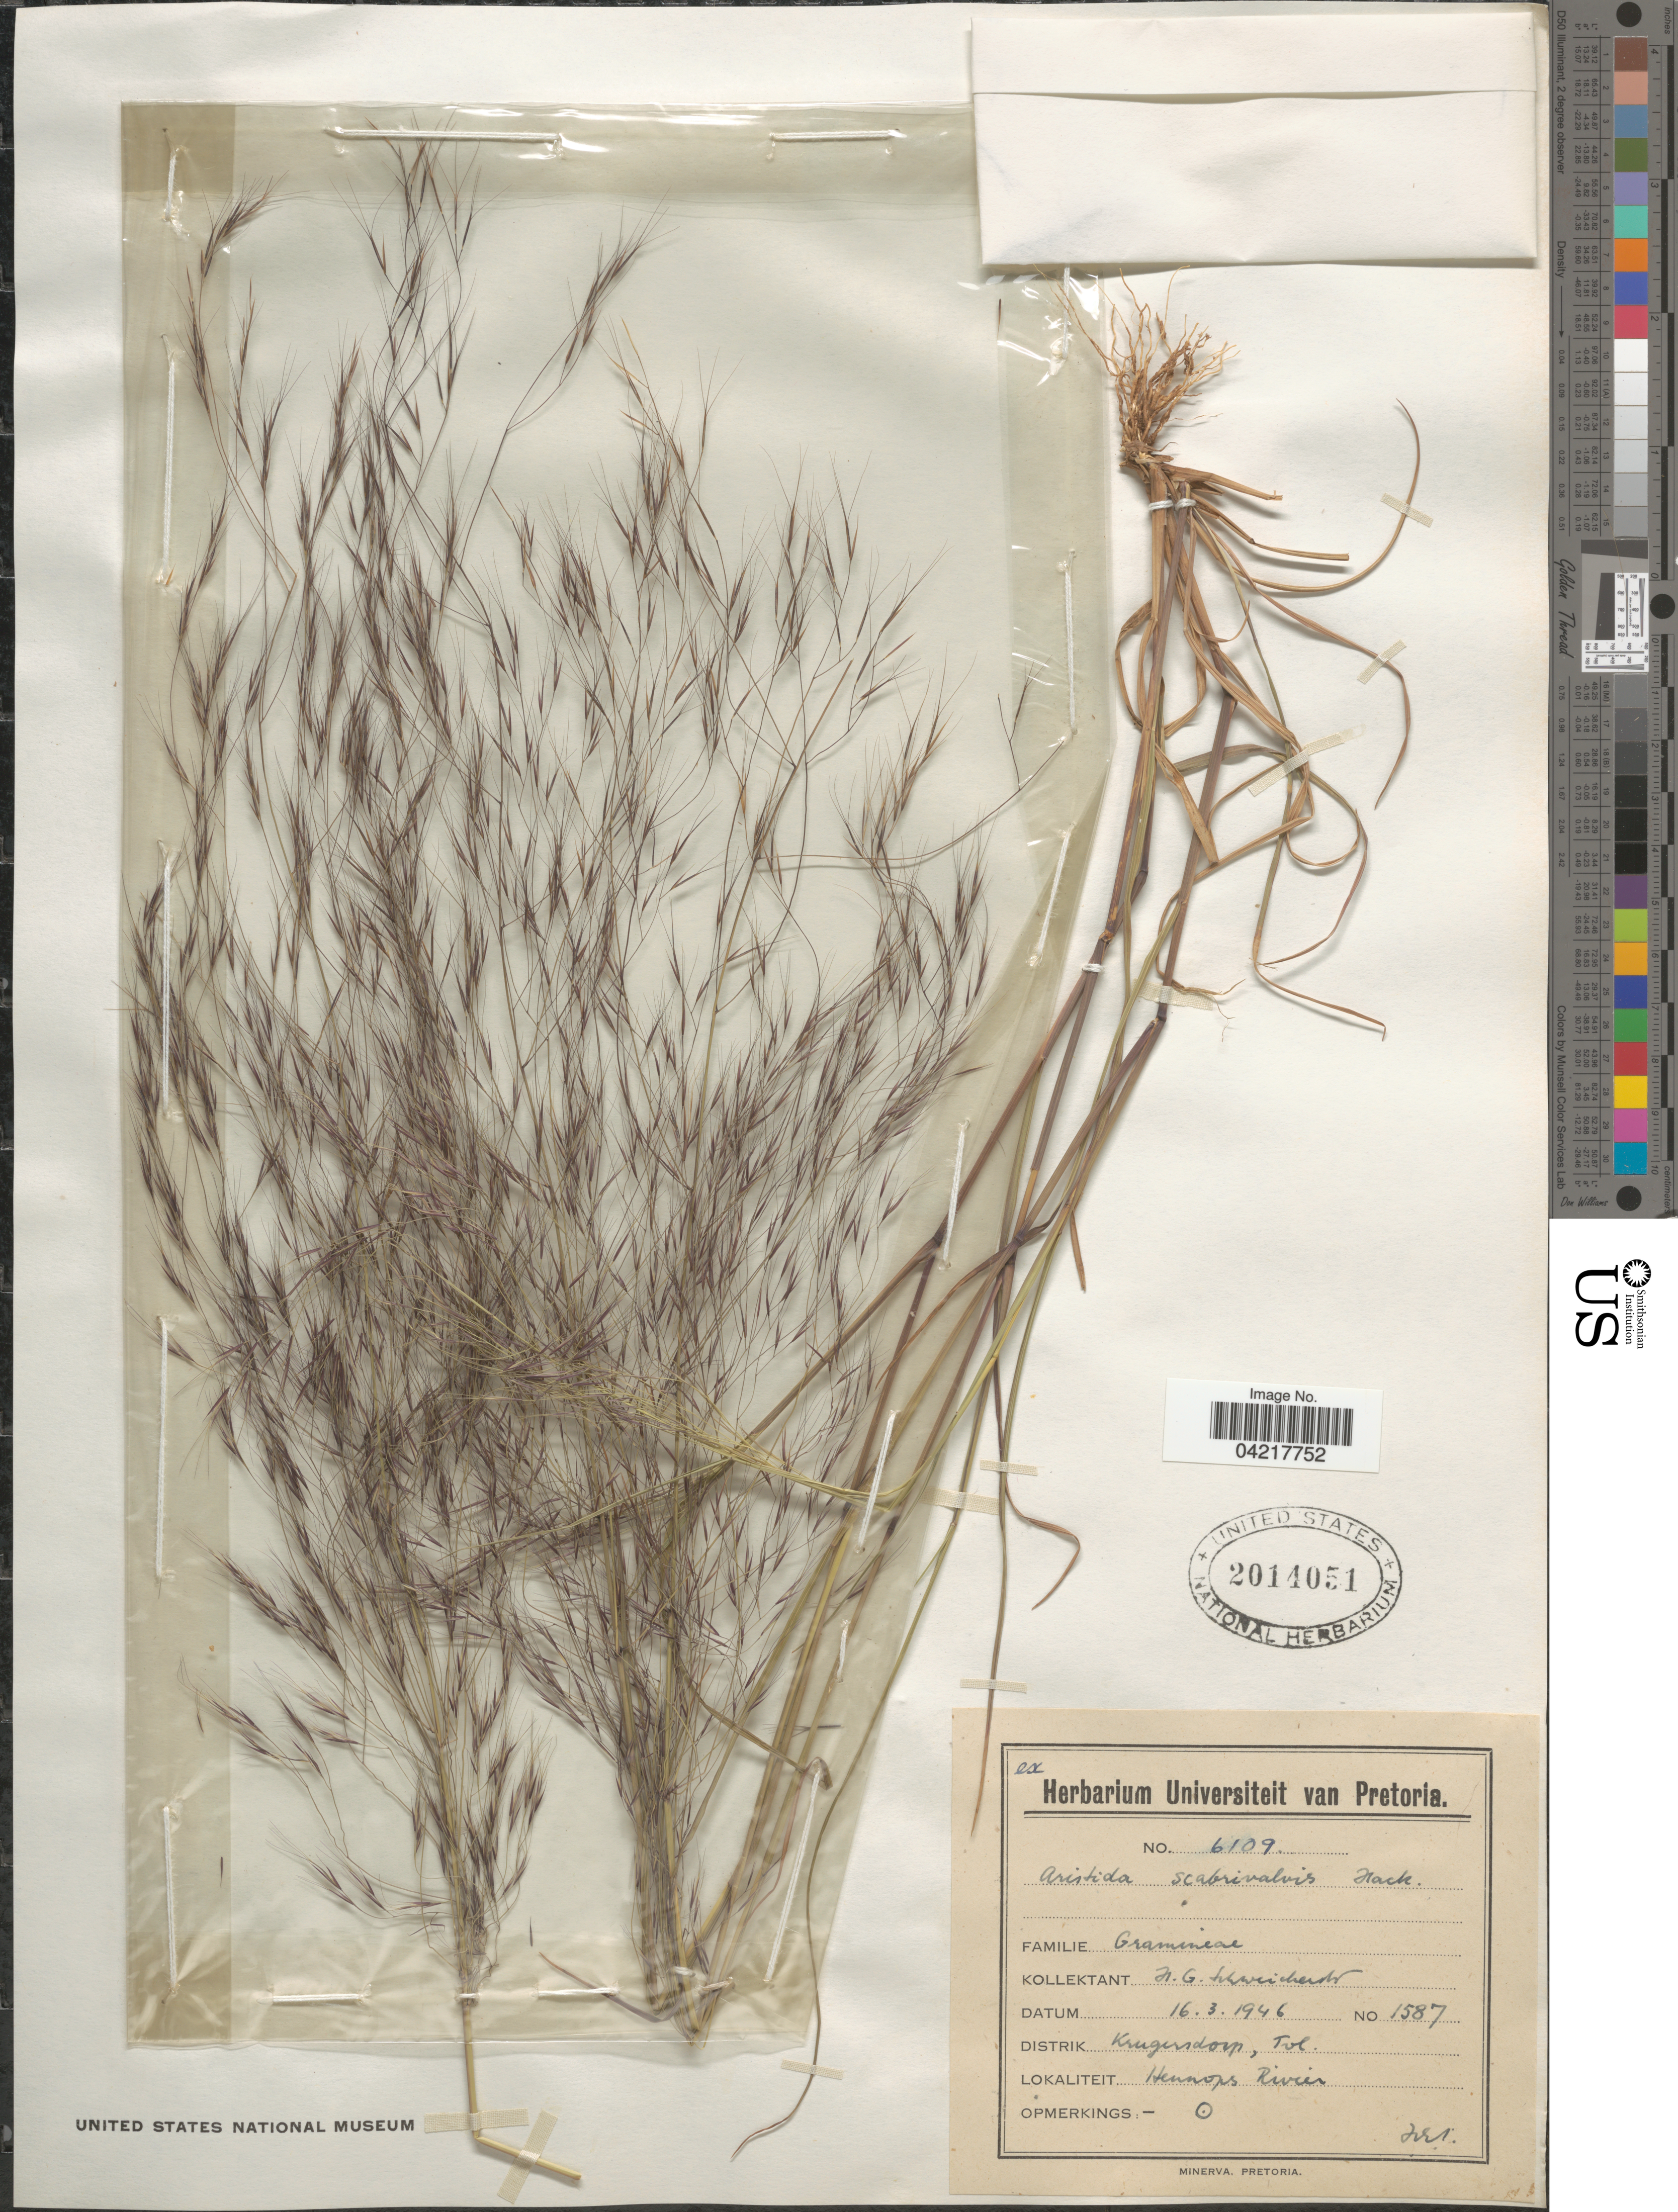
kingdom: Plantae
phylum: Tracheophyta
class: Liliopsida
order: Poales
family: Poaceae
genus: Aristida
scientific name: Aristida scabrivalvis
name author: Hack.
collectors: H. Schweickerdt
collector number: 1587/6109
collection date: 1946-03-16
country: South Africa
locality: Krugersdorp, Tvl. Hennops Rivier.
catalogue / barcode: US 2014051